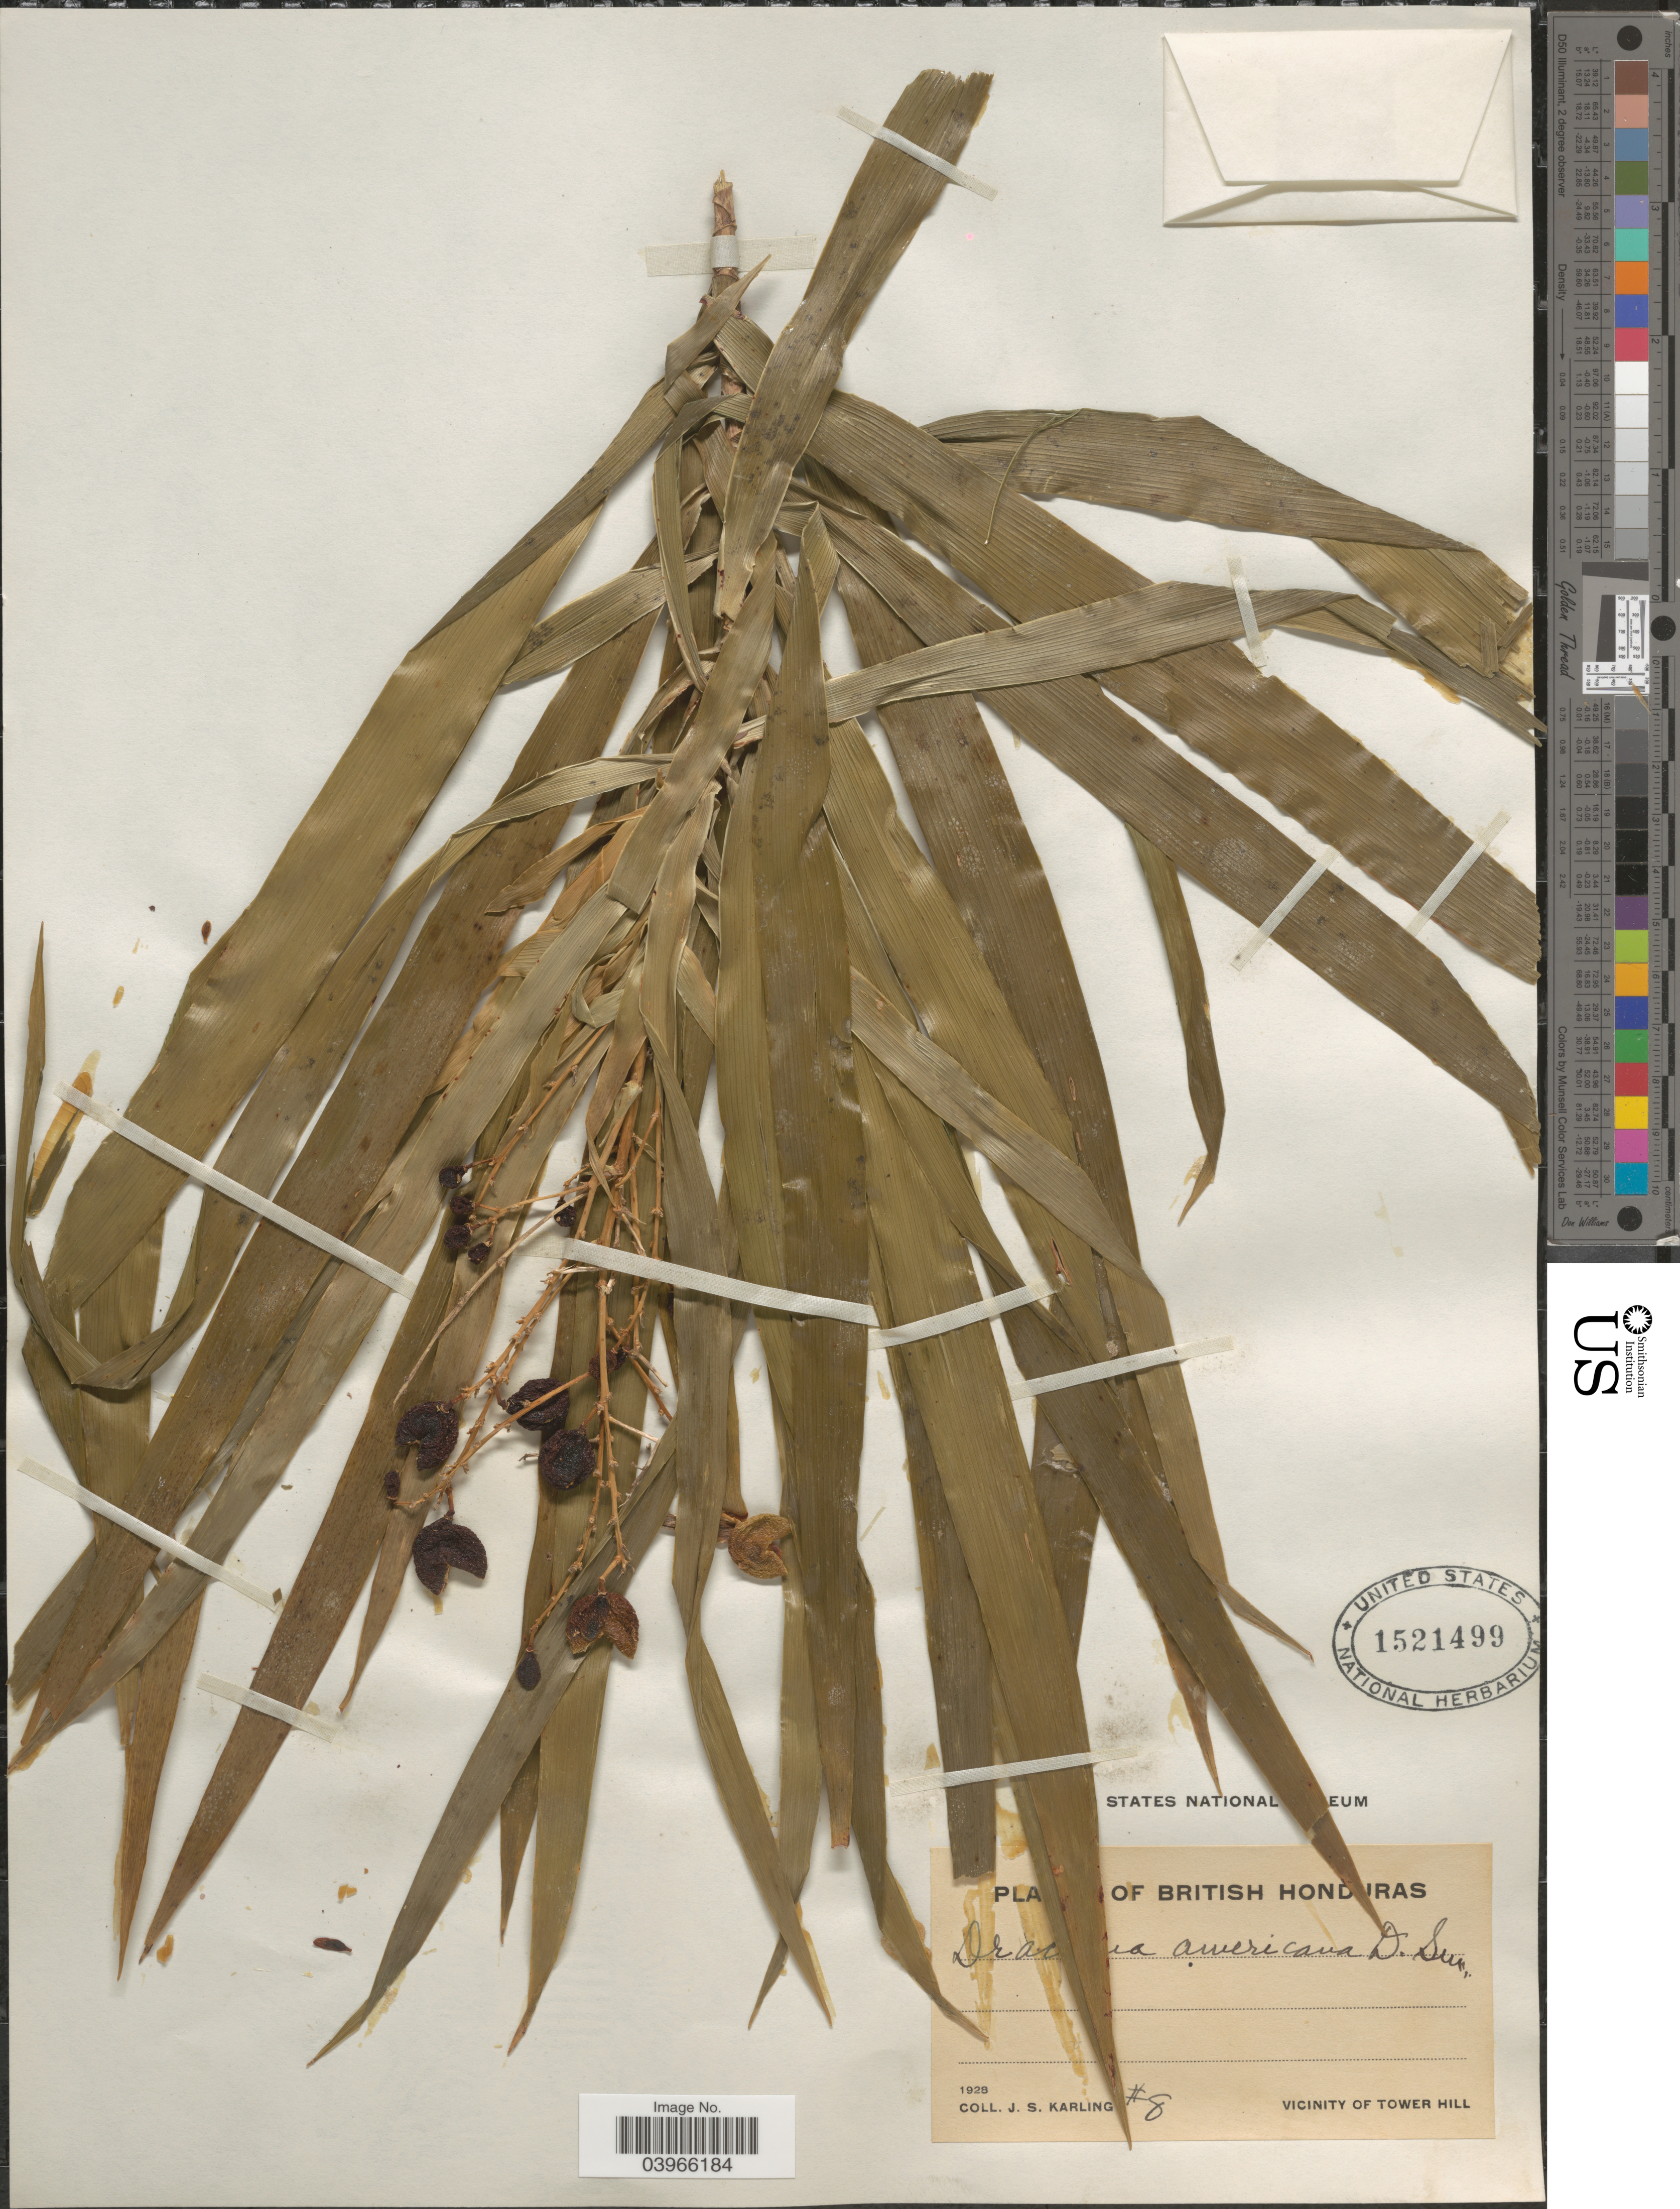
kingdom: Plantae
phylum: Tracheophyta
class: Liliopsida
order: Asparagales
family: Asparagaceae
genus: Dracaena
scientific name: Dracaena americana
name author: Donn. Sm. in Sarg.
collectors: J. Karling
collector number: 8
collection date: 1928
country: Belize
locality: British Honduras. Vicinity of Tower Hill.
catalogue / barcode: US 1521499